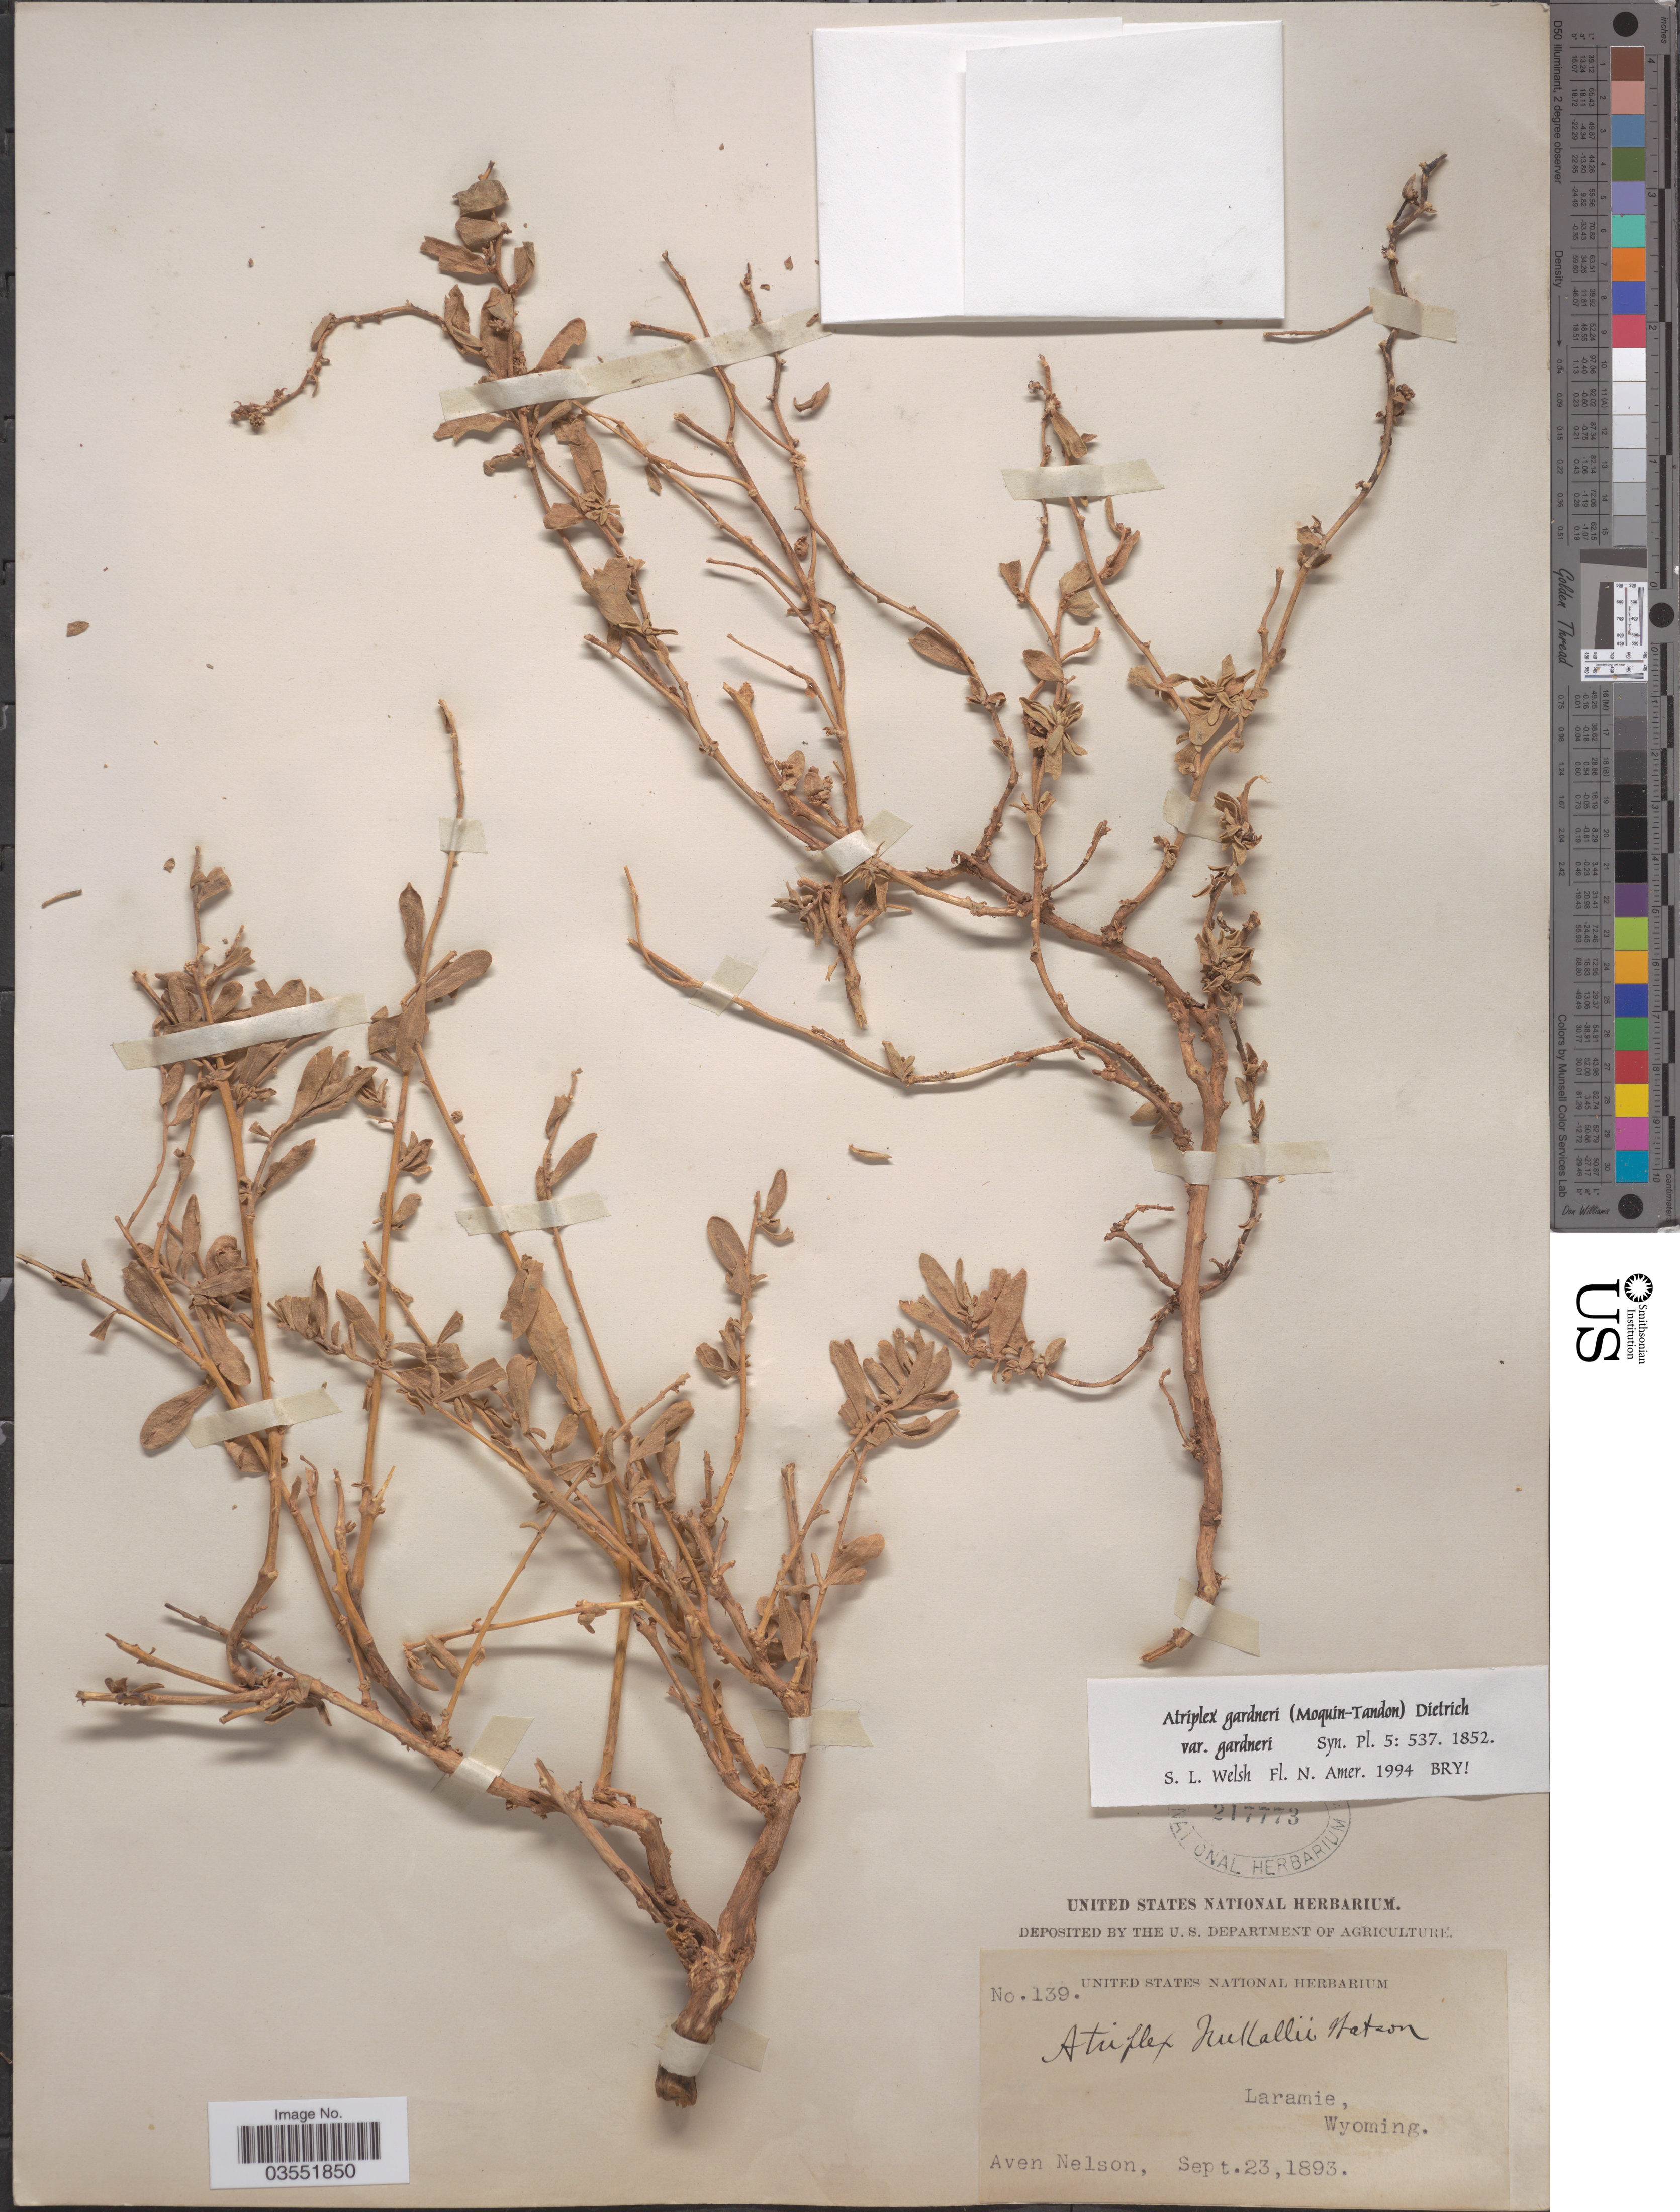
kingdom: Plantae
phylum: Tracheophyta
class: Magnoliopsida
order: Caryophyllales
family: Amaranthaceae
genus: Atriplex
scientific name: Atriplex gardneri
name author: (Moq.) D. Dietr.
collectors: A. Nelson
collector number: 139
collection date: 1893-09-23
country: United States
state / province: Wyoming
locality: Laramie.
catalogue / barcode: US 217773